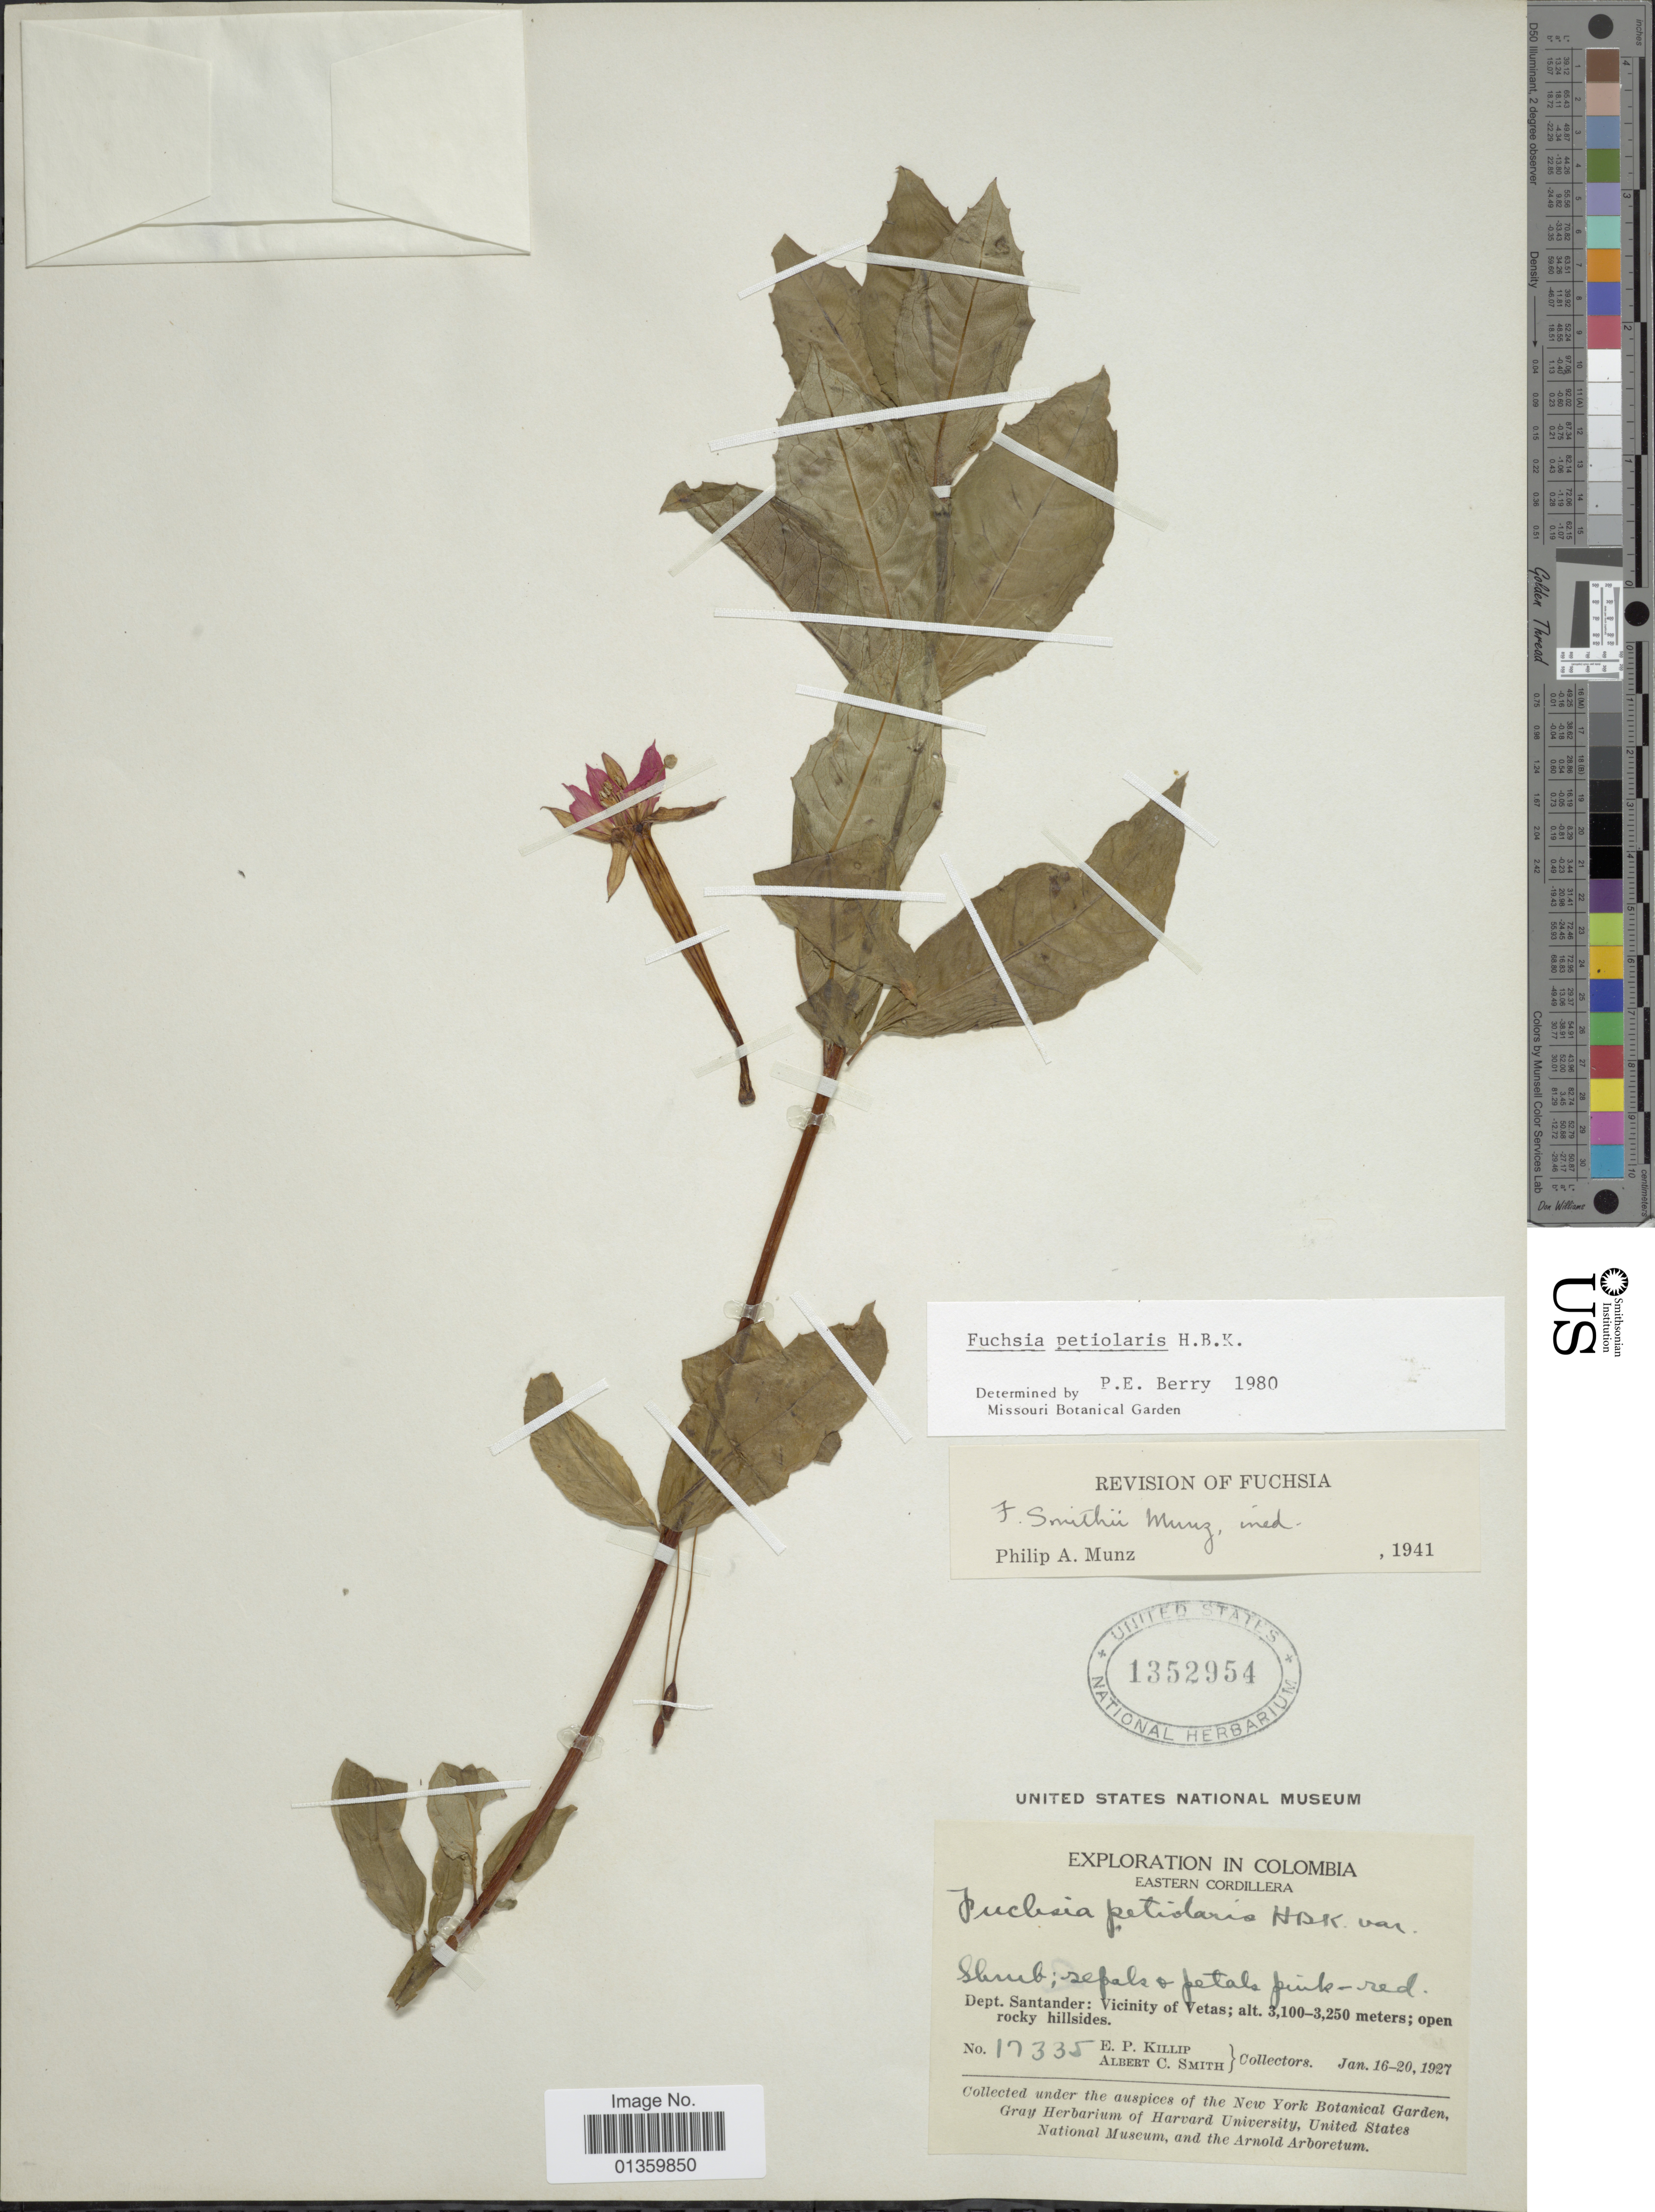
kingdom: Plantae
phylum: Tracheophyta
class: Magnoliopsida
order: Myrtales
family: Onagraceae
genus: Fuchsia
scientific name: Fuchsia petiolaris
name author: Kunth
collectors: E. P. Killip & A. C. Smith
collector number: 17335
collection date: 1927-01-16/1927-01-20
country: Colombia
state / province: Santander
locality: Eastern Cordillera. Vicinity of Vetas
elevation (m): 3100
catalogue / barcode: US 1352954